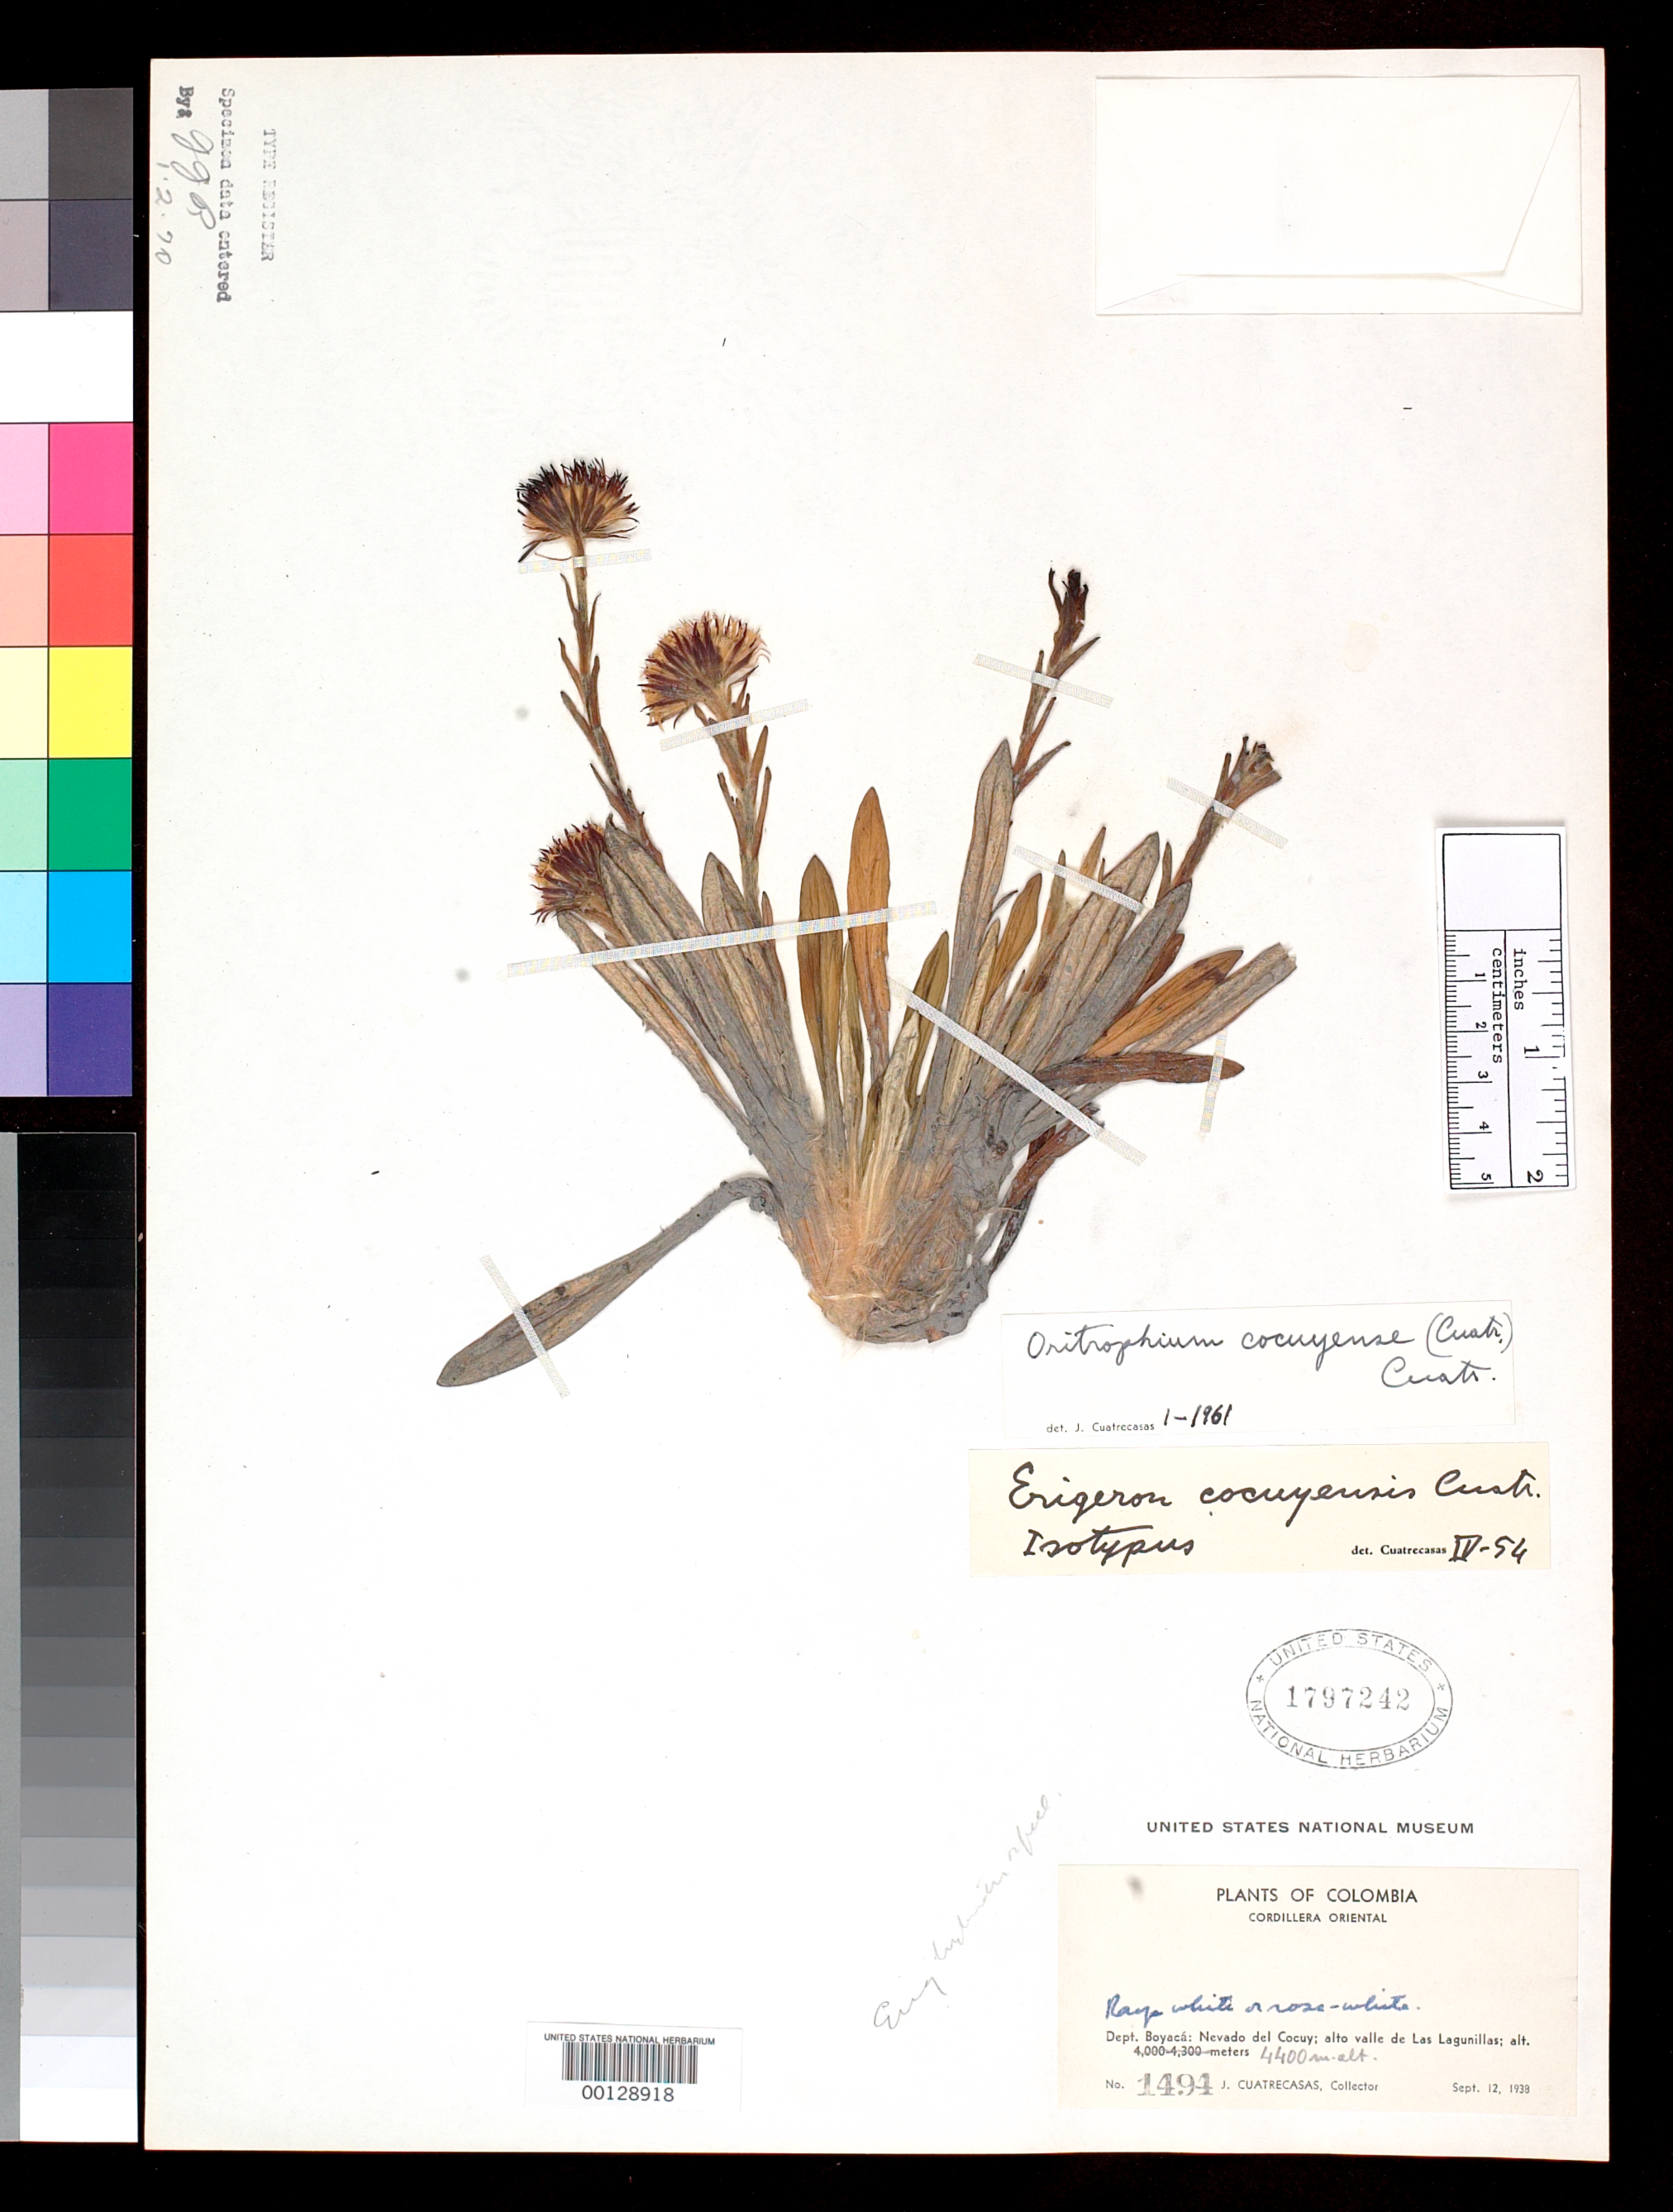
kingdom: Plantae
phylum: Tracheophyta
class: Magnoliopsida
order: Asterales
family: Asteraceae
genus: Erigeron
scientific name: Erigeron cocuyensis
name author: Cuatrec.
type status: Isotype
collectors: J. Cuatrecasas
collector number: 1494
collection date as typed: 12 Sep 1938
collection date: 1938-09-12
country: Colombia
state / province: Boyacá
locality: Nevada del Cocuy, Valle de Las Lagunillas.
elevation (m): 4400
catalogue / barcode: US 1797242